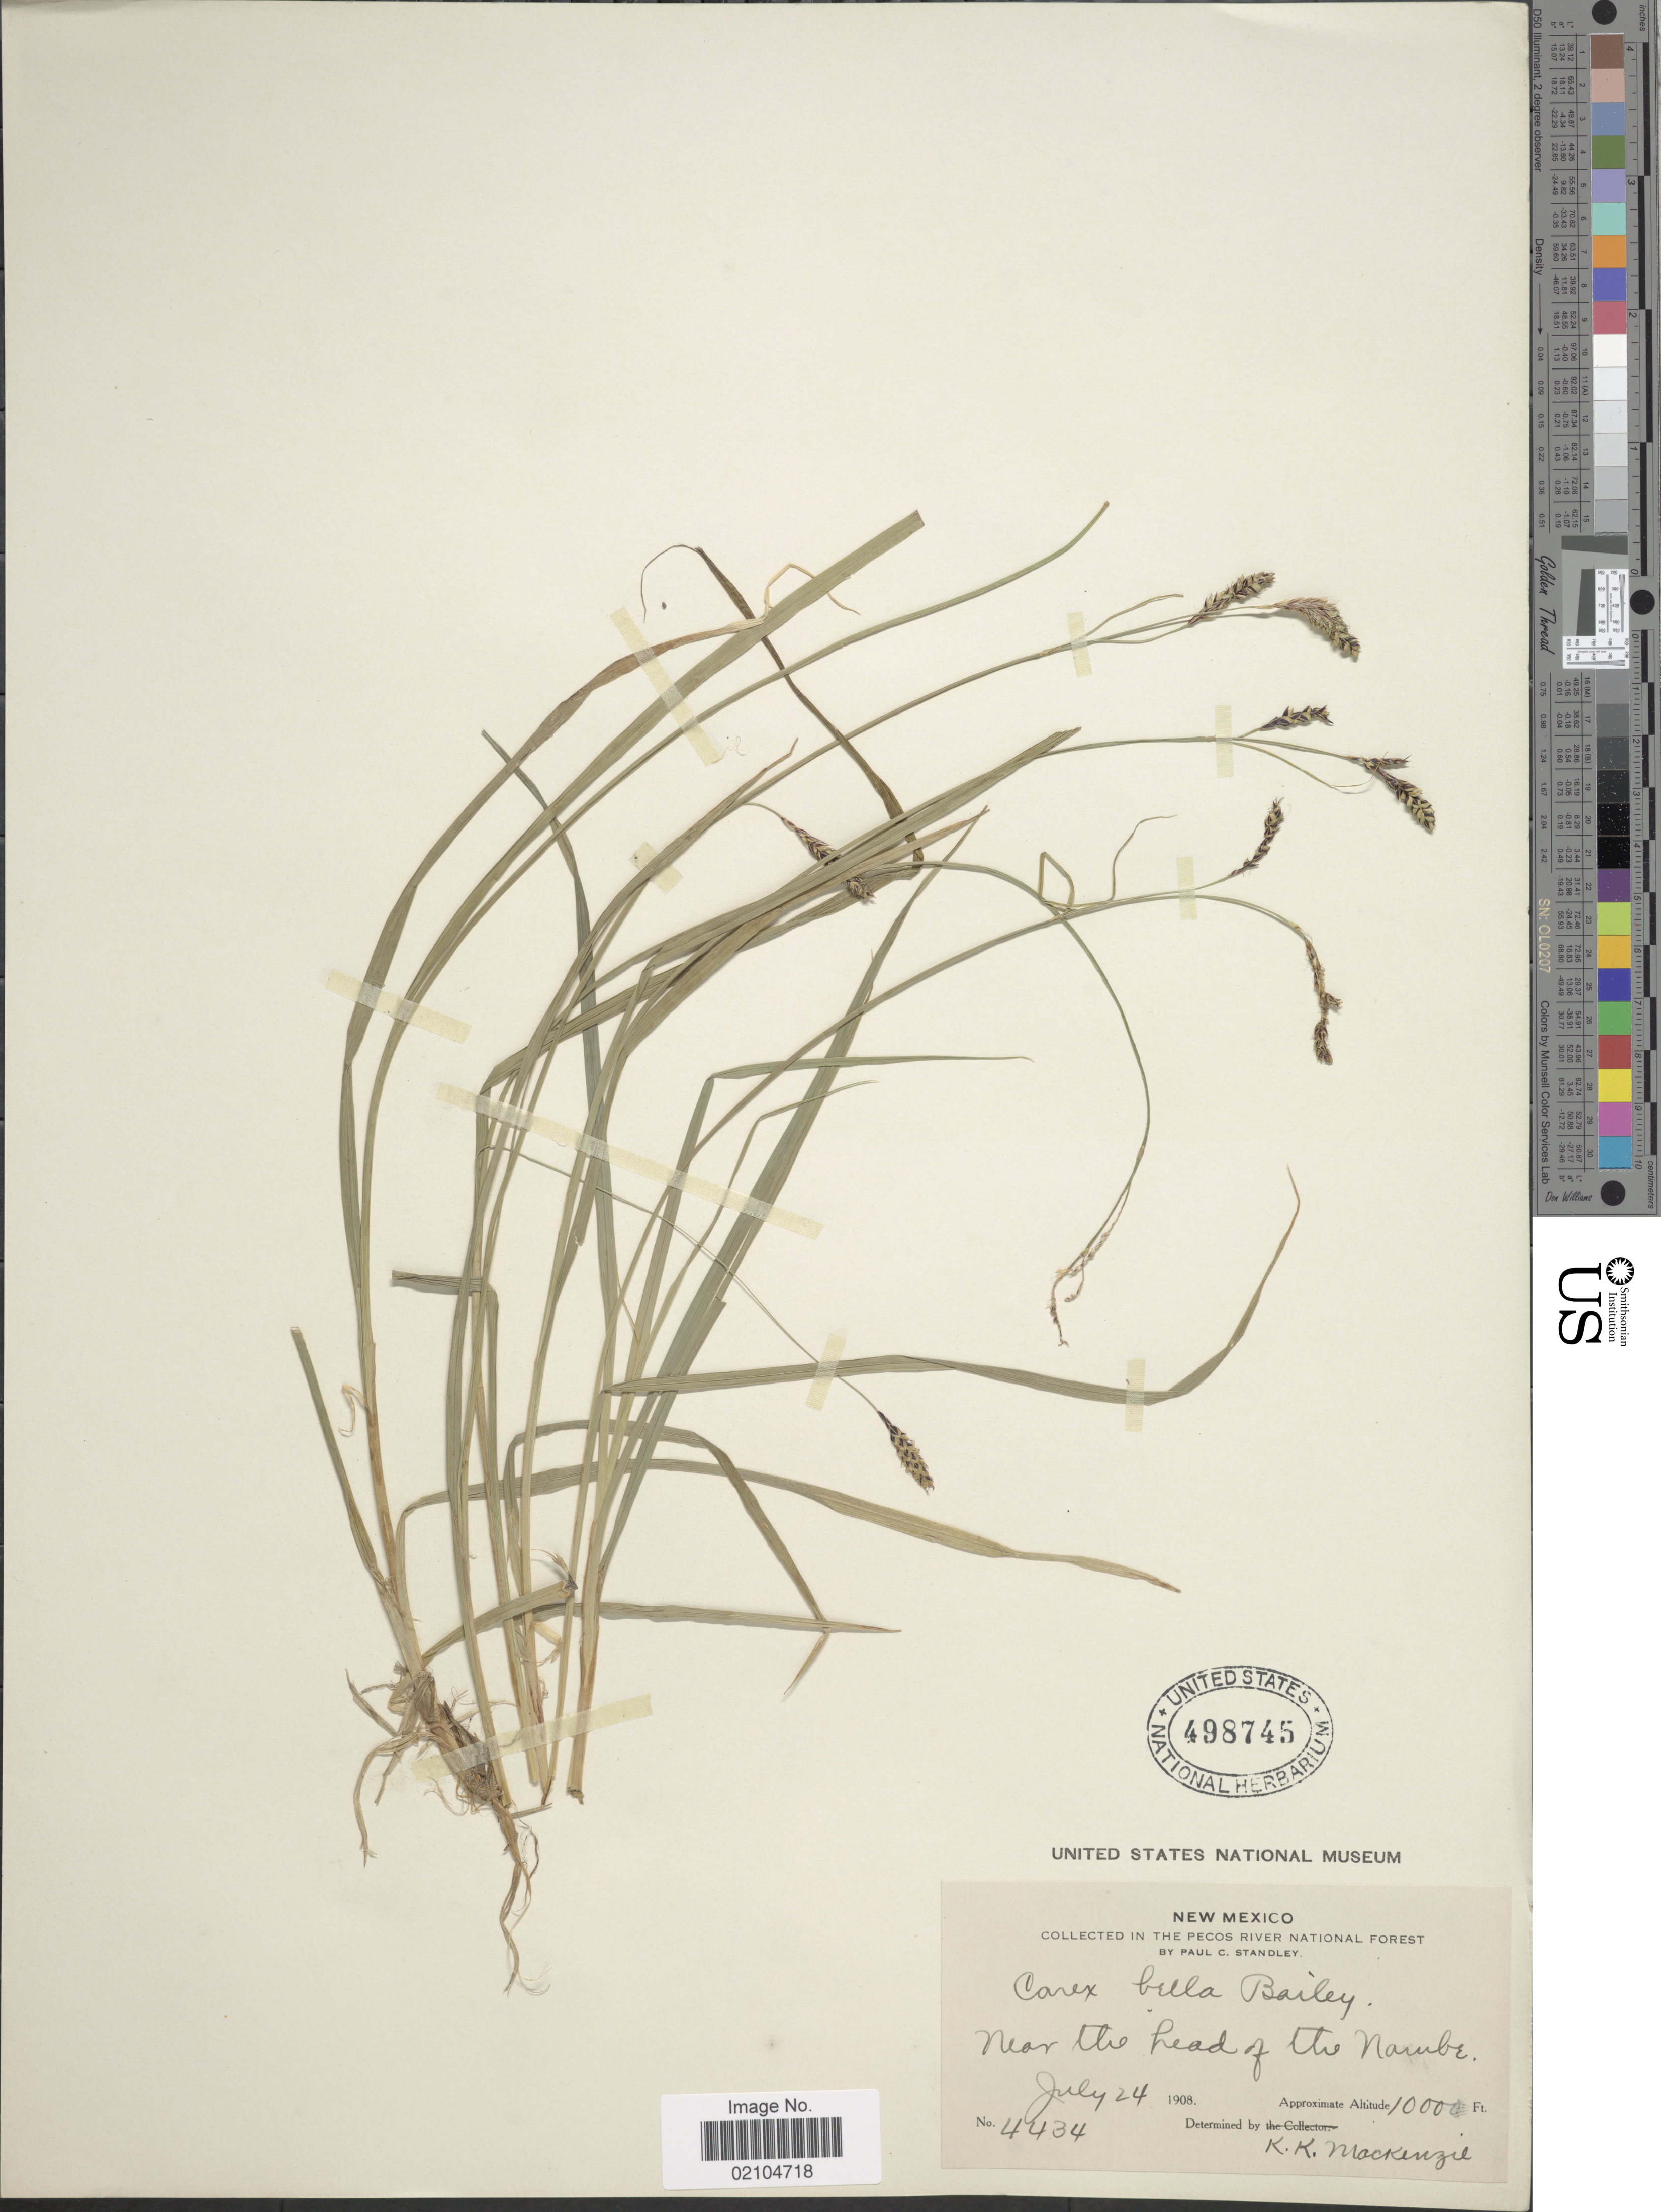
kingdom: Plantae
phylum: Tracheophyta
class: Liliopsida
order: Poales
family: Cyperaceae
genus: Carex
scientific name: Carex bella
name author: L.H. Bailey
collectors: P. C. Standley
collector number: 4434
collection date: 1908-07-24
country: United States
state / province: New Mexico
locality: In the Pecos River National Forest, Near the head of the Narube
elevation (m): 305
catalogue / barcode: US 498745